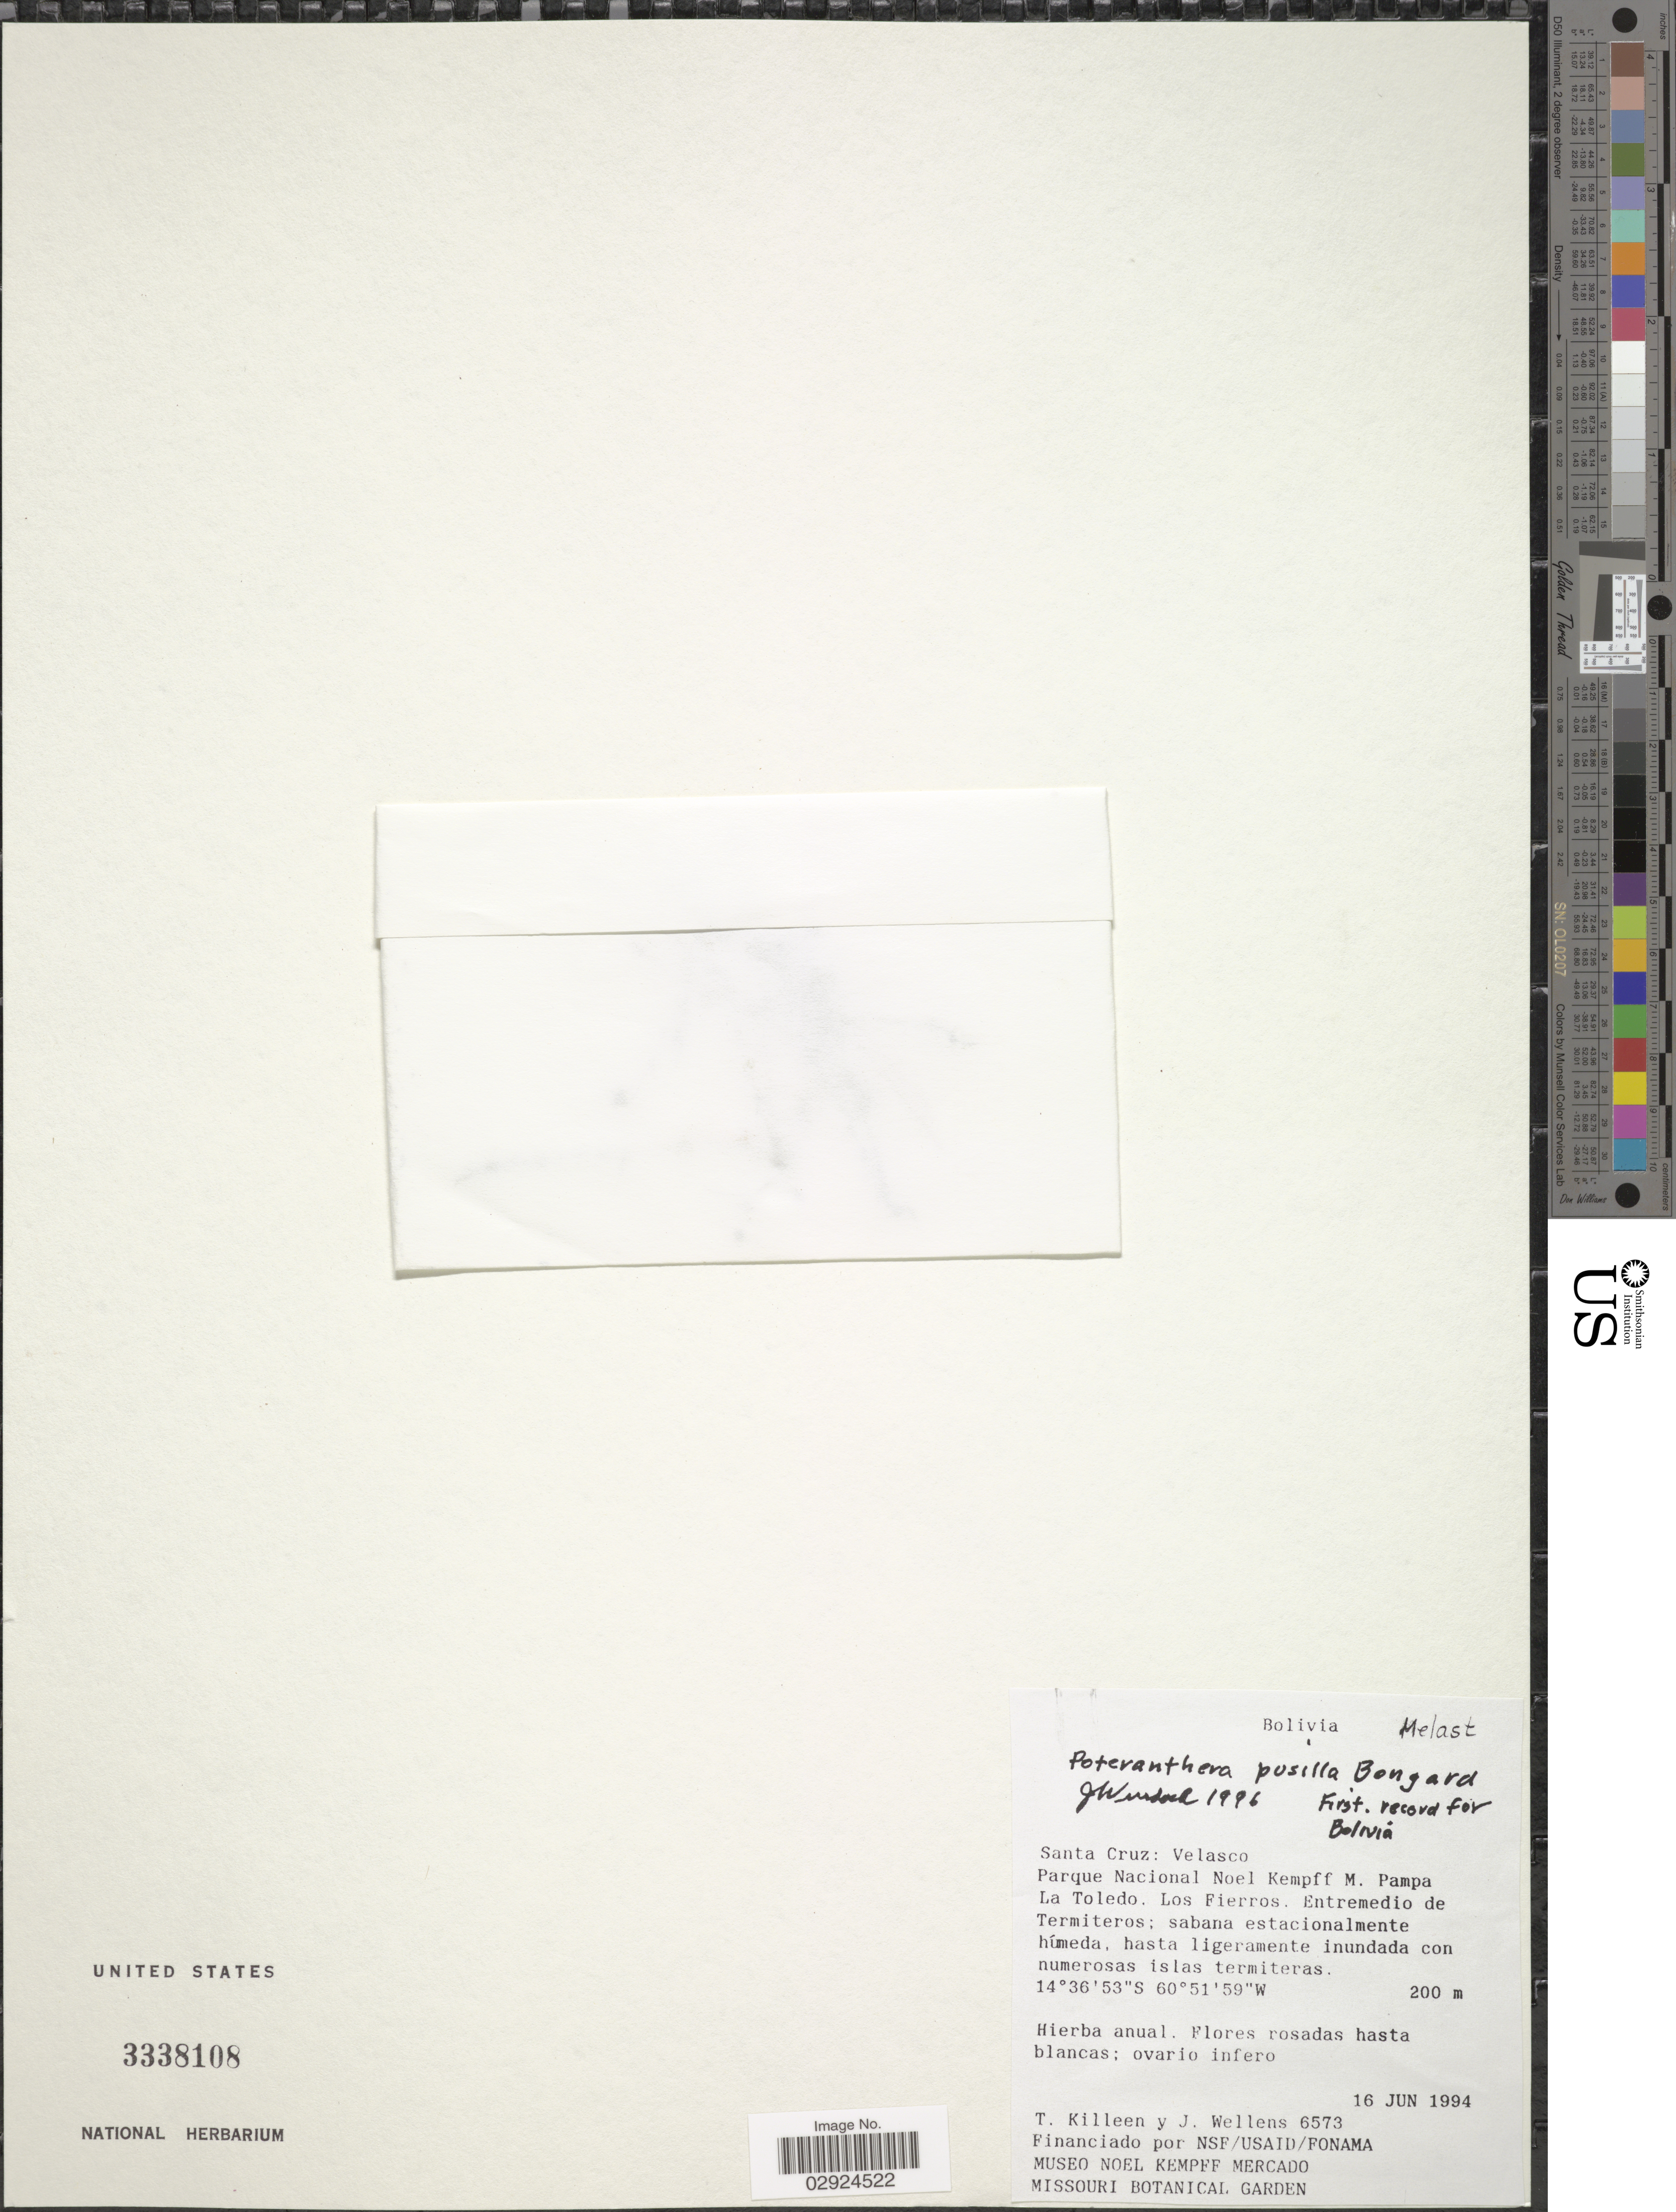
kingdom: Plantae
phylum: Tracheophyta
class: Magnoliopsida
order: Myrtales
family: Melastomataceae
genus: Poteranthera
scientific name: Poteranthera pusilla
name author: Bong.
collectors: T. J. Killeen & J. Wellens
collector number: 6573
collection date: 1994-06-16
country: Bolivia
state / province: Santa Cruz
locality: Velasco. Parque Nacional Noel Kempff M. Pampa La Toledo. Los Fierros. Entremedio de Termiteros.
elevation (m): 200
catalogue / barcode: US 3338108